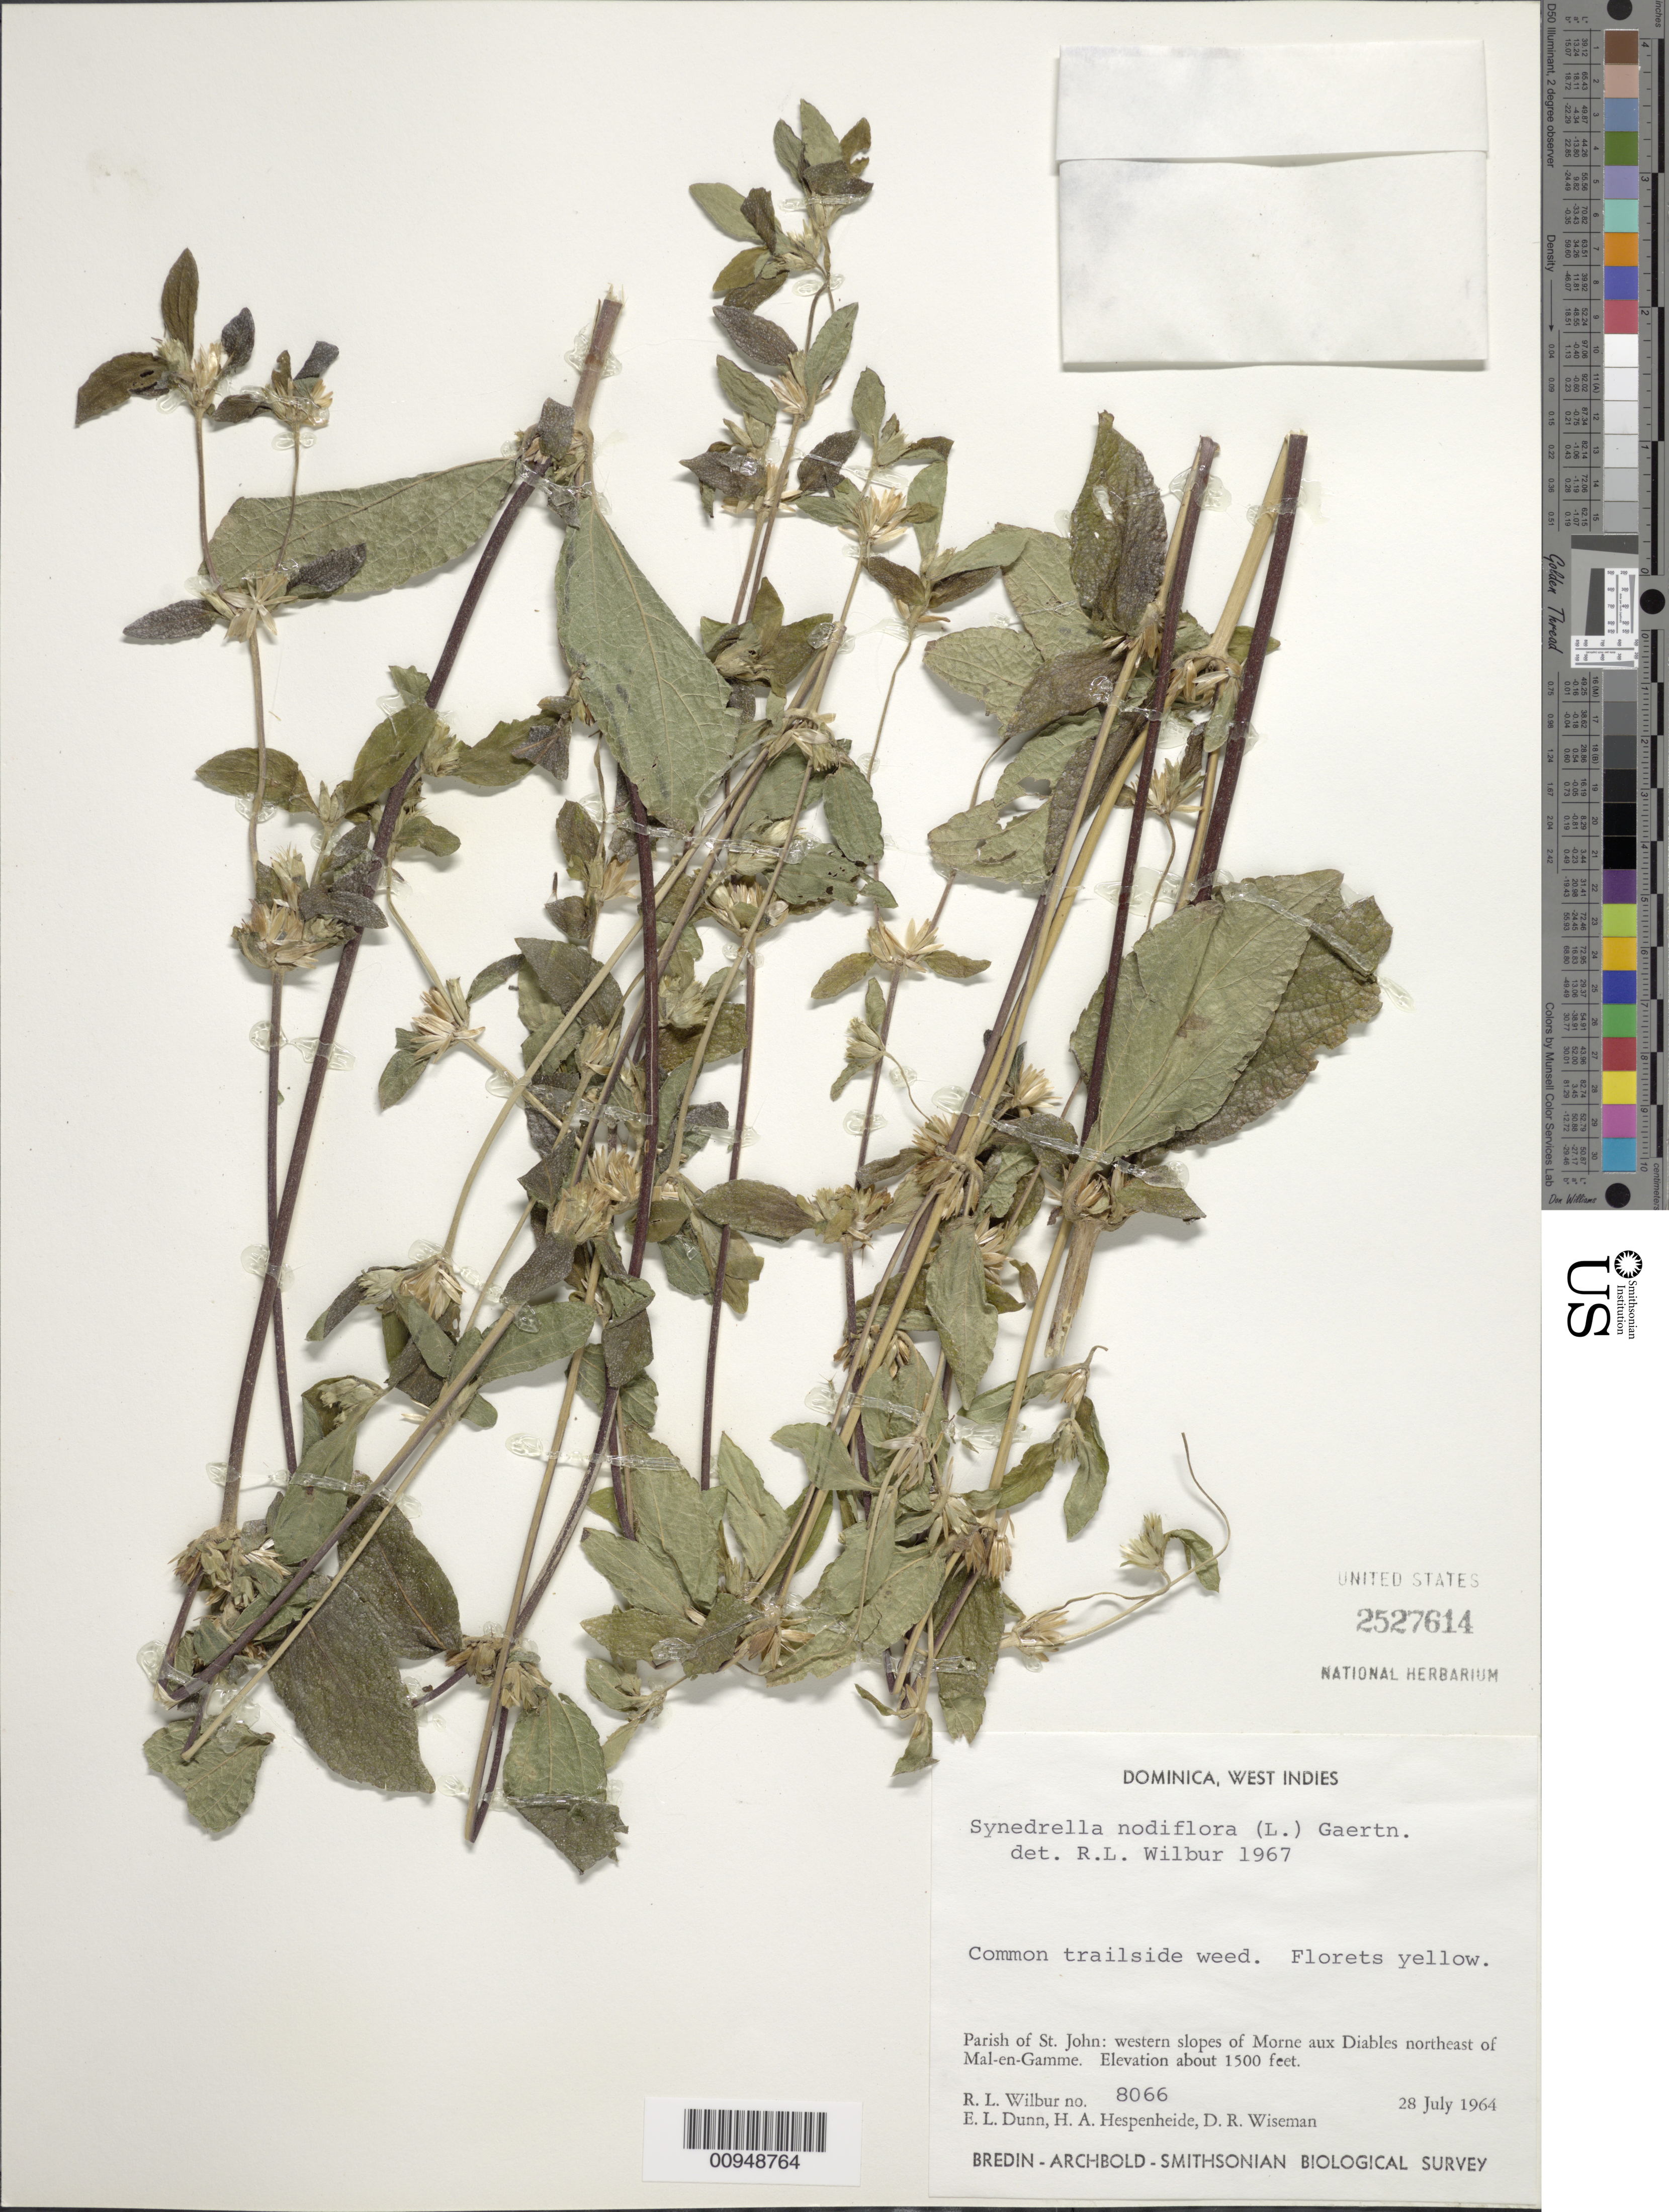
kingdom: Plantae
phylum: Tracheophyta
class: Magnoliopsida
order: Asterales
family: Asteraceae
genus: Synedrella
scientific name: Synedrella nodiflora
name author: (L.) Gaertn.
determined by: Wilbur, R. L.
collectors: R. L. Wilbur, E. Dunn, H. A. Hespenheide & D. R. Wiseman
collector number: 8066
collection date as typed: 28 Jul 1964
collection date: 1964-07-28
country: Dominica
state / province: St. John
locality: Western slopes of Morne aux Diables, northeast of Man-en-Gamme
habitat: Trailside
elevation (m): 457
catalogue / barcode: US 2527614